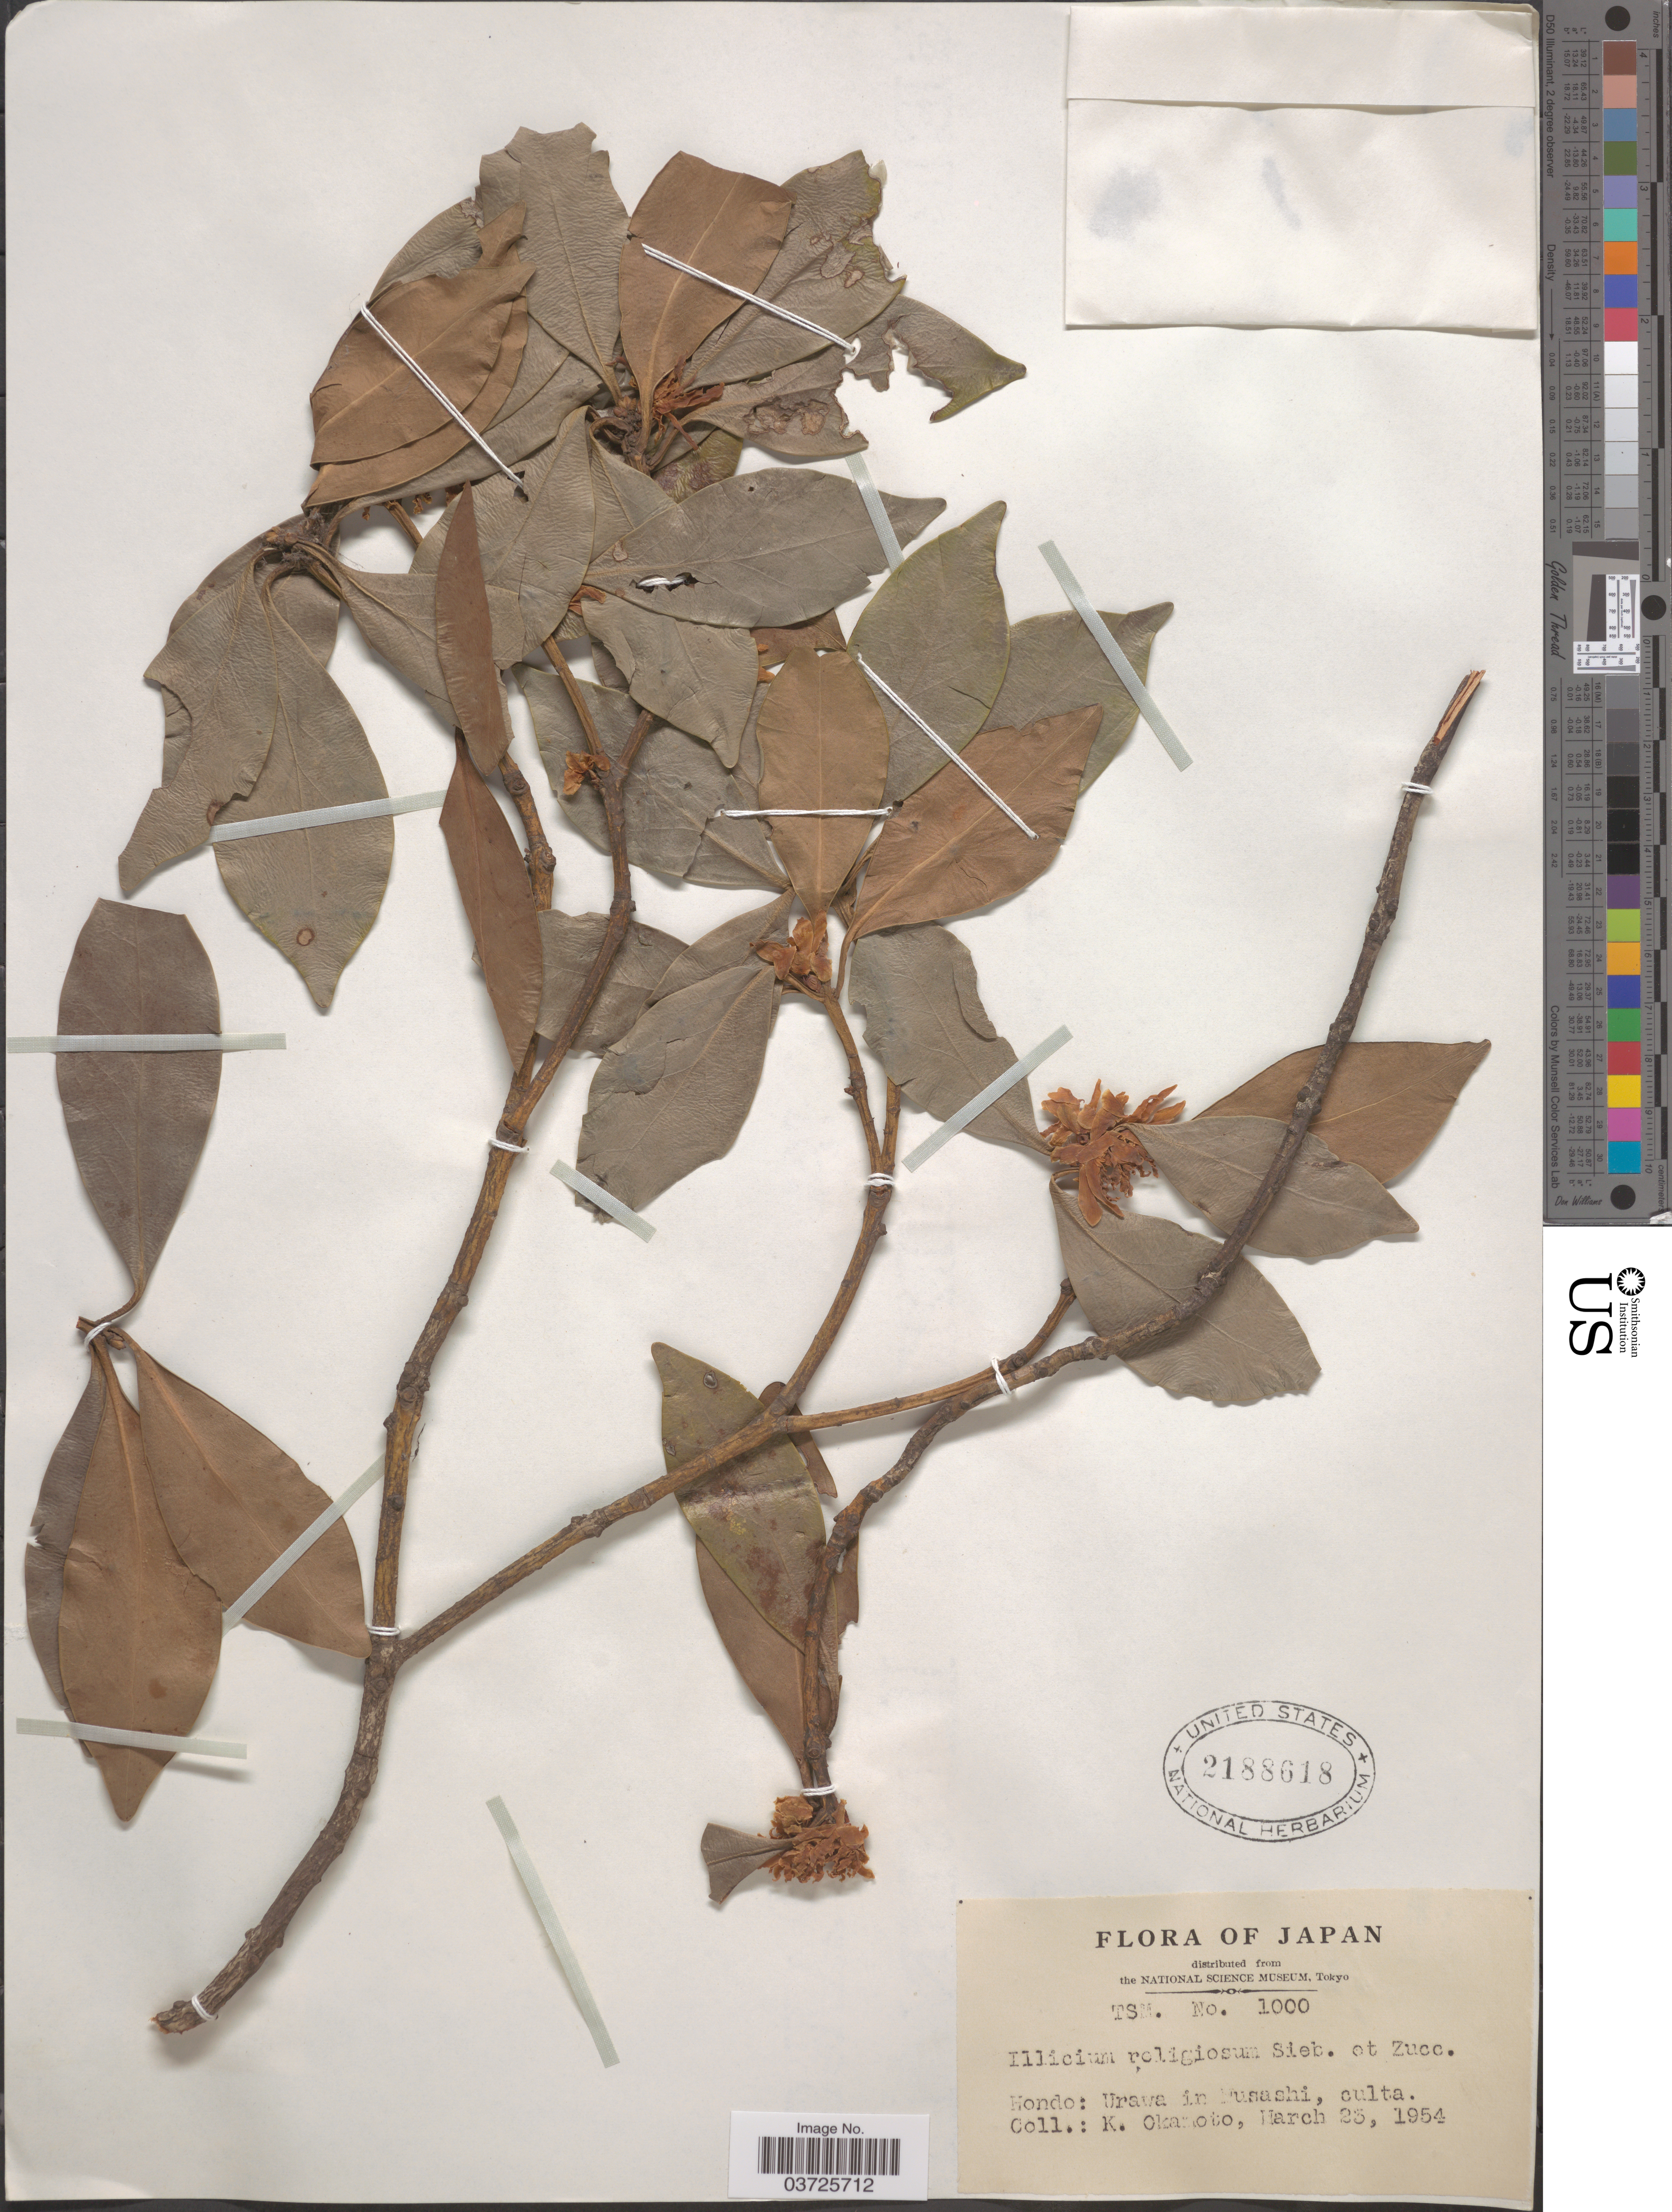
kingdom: Plantae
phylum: Tracheophyta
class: Magnoliopsida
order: Austrobaileyales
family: Schisandraceae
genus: Illicium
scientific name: Illicium anisatum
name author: L.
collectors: K. Okamoto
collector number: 1000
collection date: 1954-03-23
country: Japan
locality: Hondo: Urawa in Fusashi.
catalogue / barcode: US 2188618